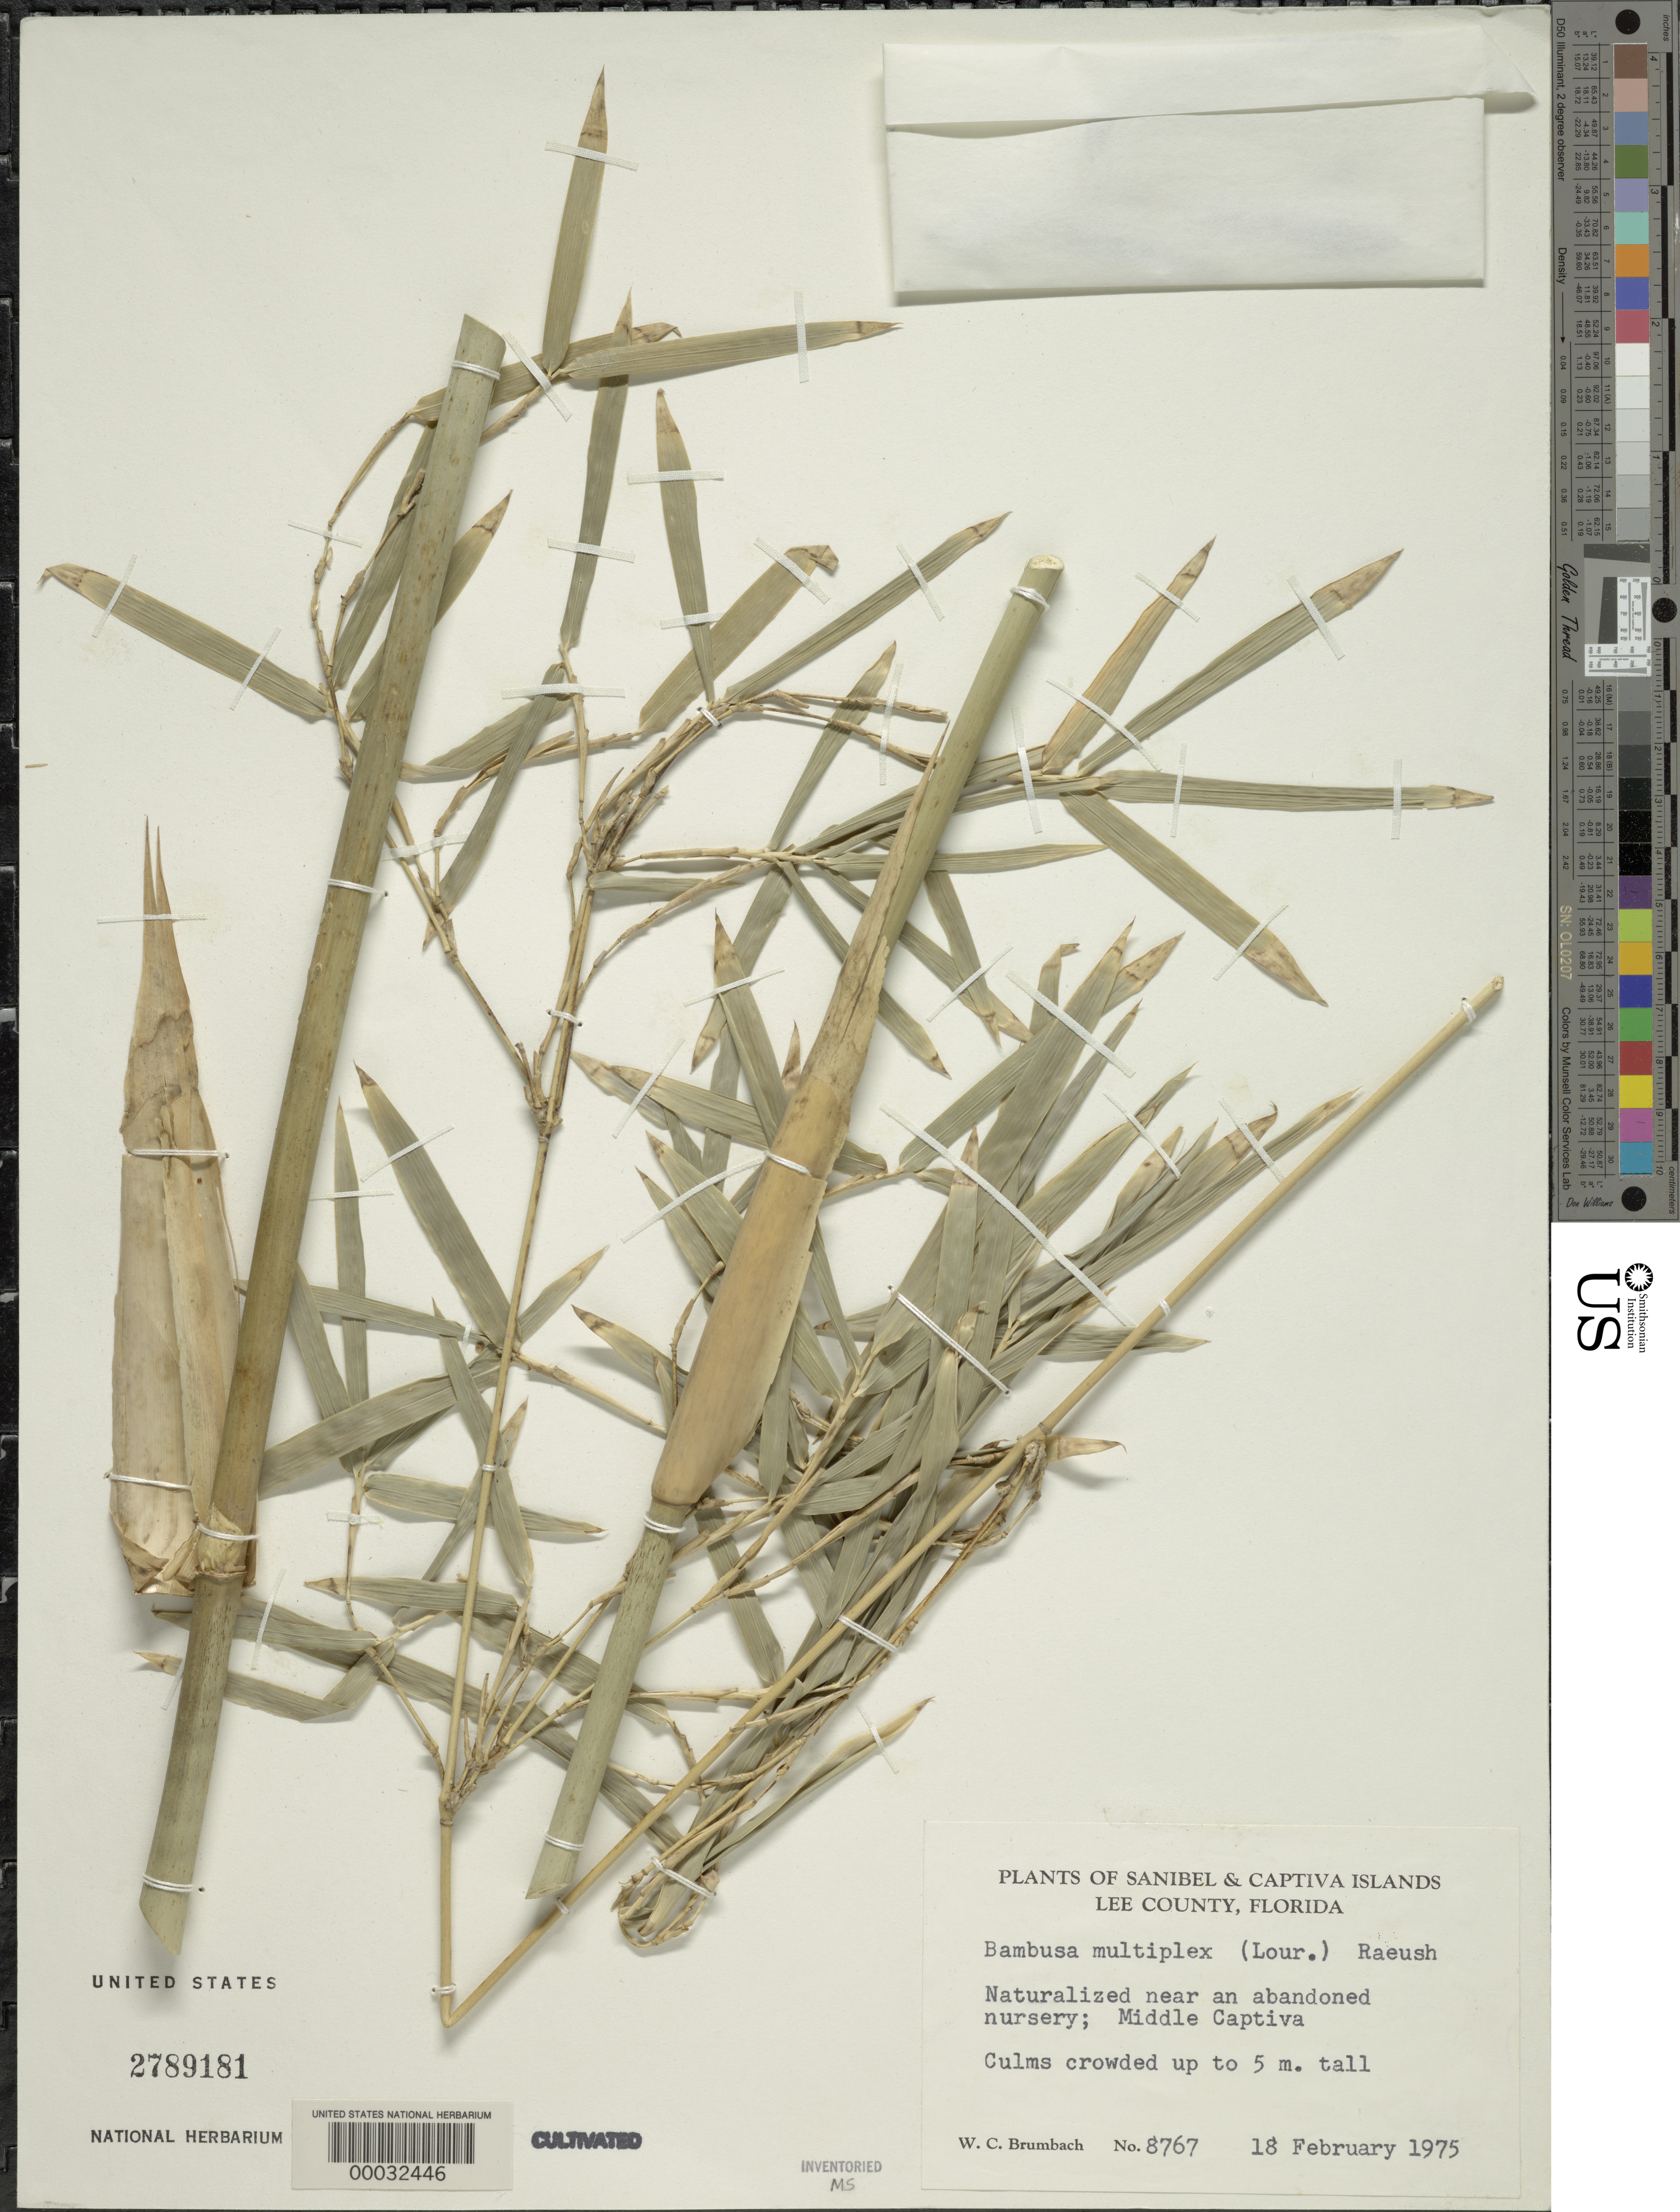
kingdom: Plantae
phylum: Tracheophyta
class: Liliopsida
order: Poales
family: Poaceae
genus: Bambusa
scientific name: Bambusa multiplex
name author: (Lour.) Raeusch. ex Schult. & Schult. f.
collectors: W. C. Brumbach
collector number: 8767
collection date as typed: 18 Feb 1975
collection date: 1975-02-18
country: United States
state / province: Florida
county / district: Lee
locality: Middle captiva island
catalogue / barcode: US 2789181